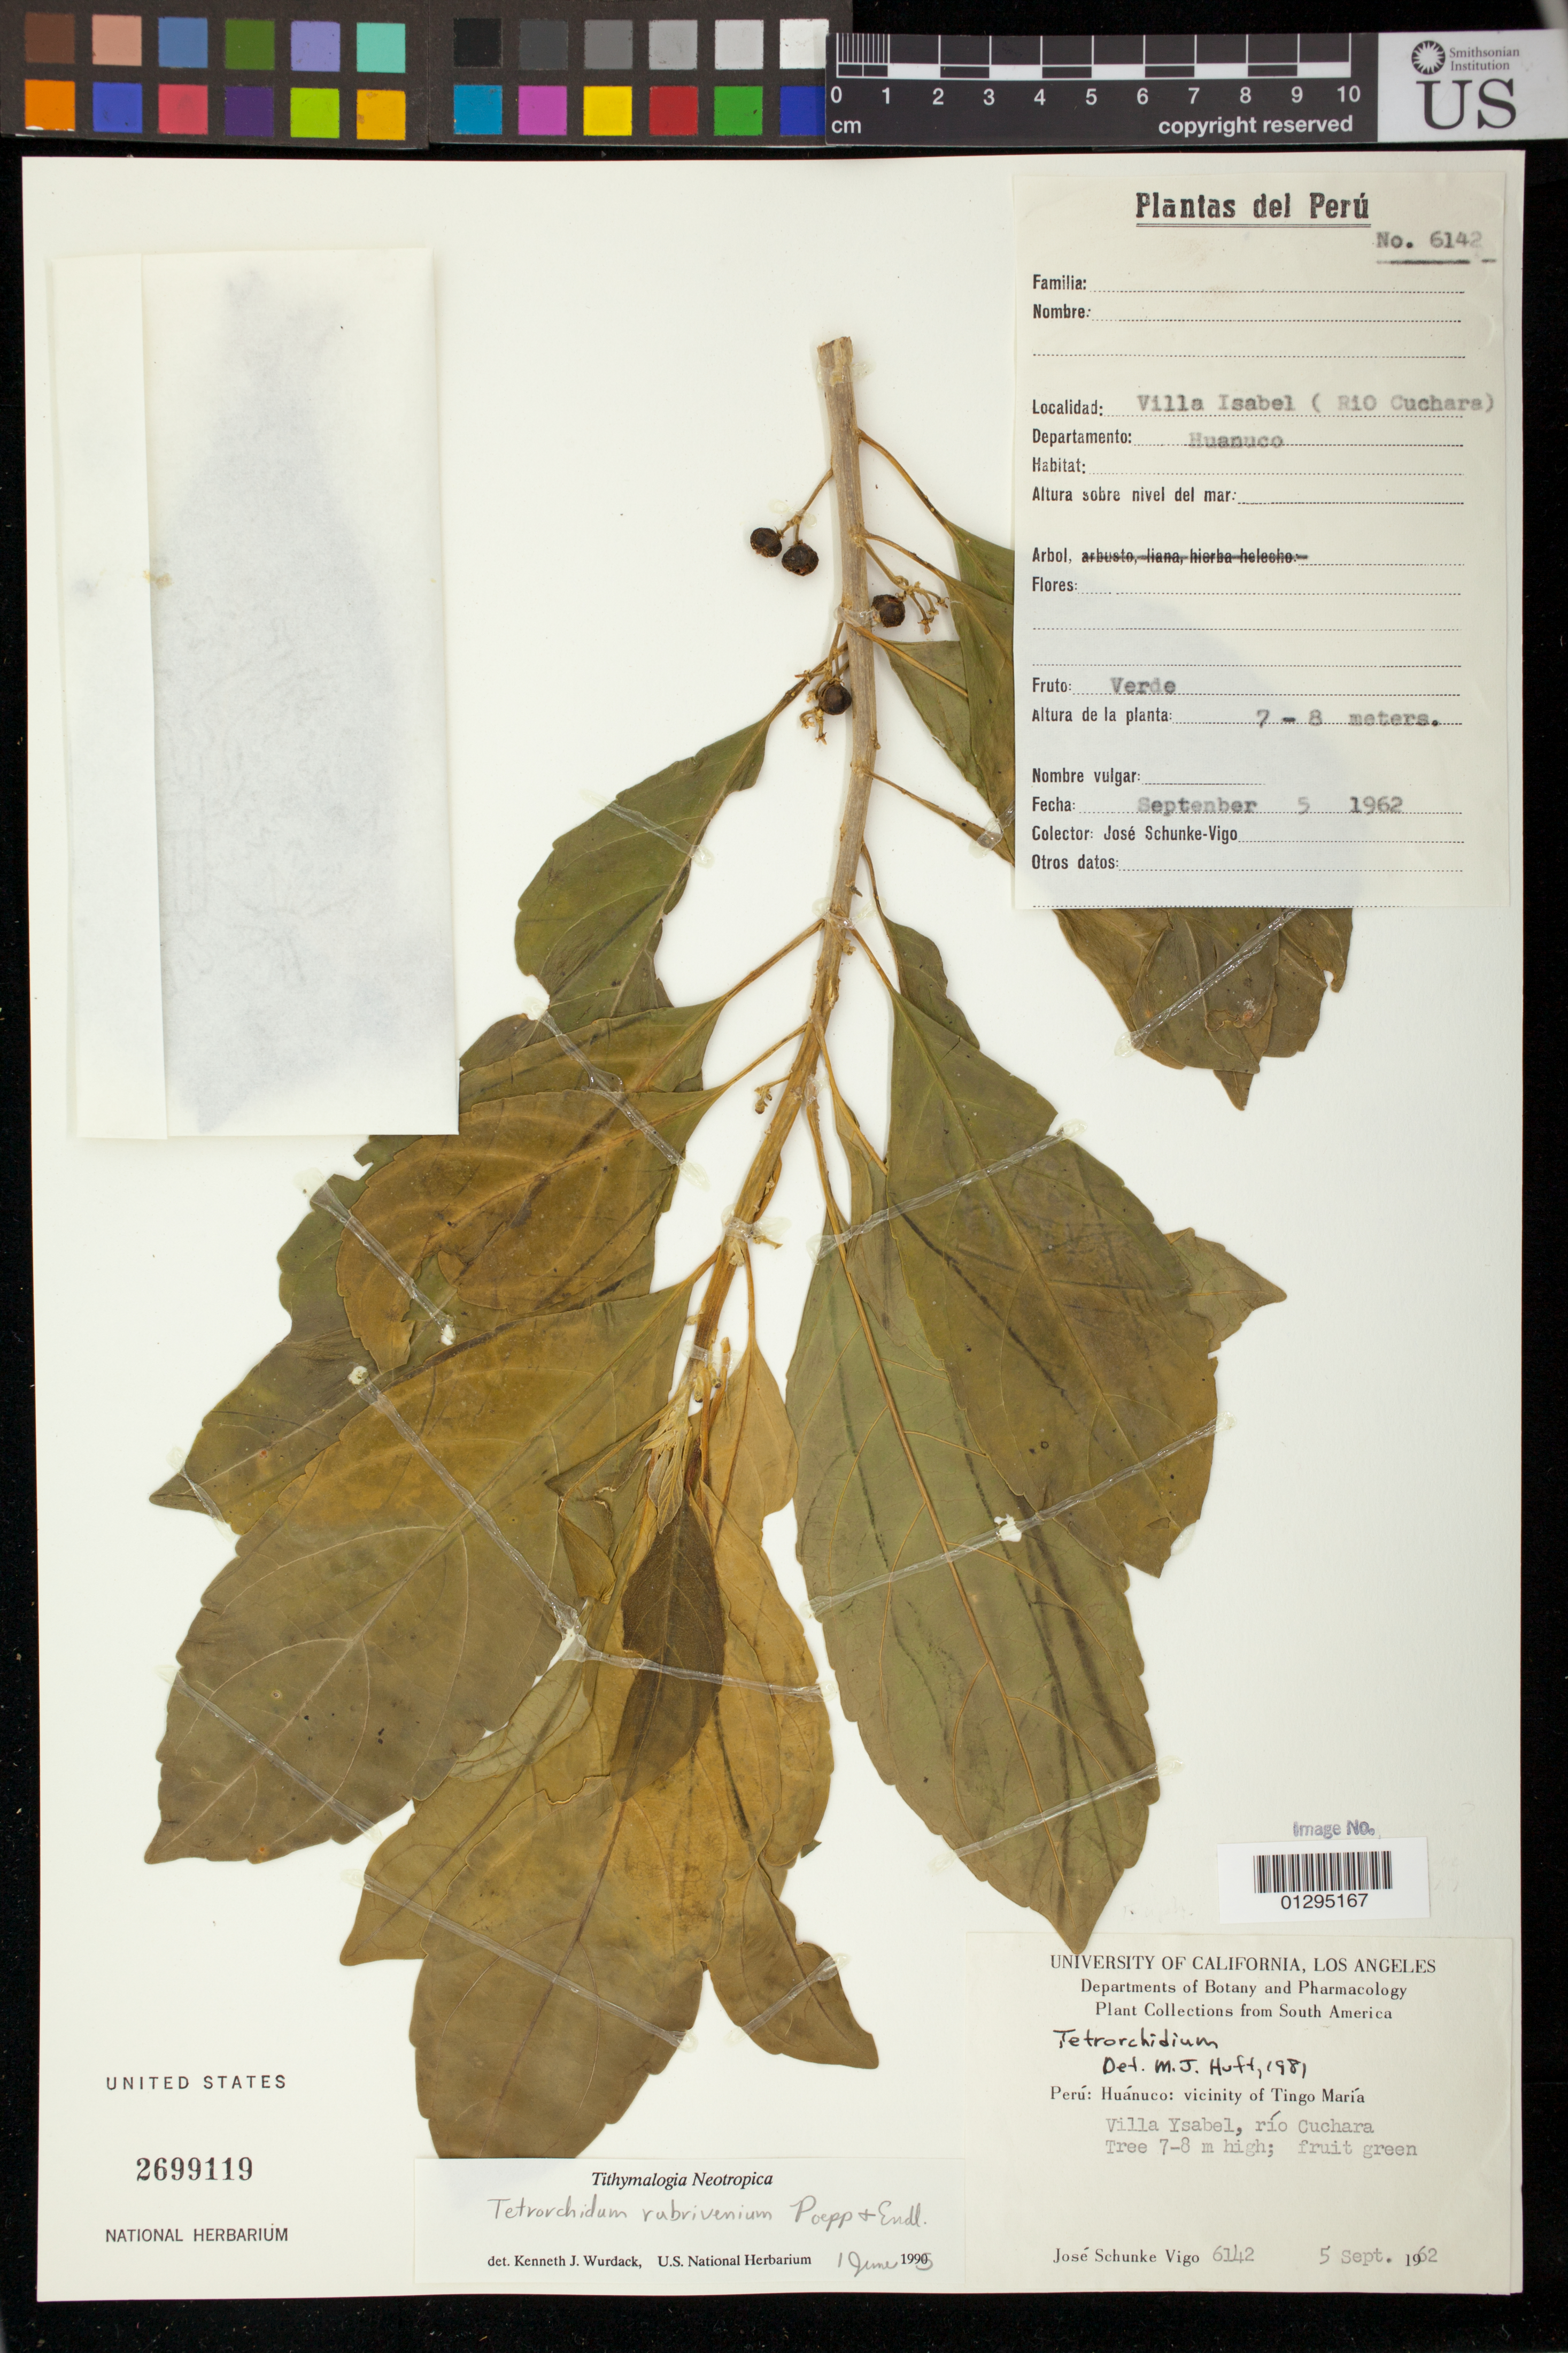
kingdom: Plantae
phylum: Tracheophyta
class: Magnoliopsida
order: Malpighiales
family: Euphorbiaceae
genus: Tetrorchidium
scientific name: Tetrorchidium rubrivenium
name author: Poepp.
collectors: J. M. Schunke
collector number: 6142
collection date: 1962-09-05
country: Peru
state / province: Huánuco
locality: Vicinity of Tingo Maria, Villa Ysabel, Rio Cuchara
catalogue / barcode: US 2699119